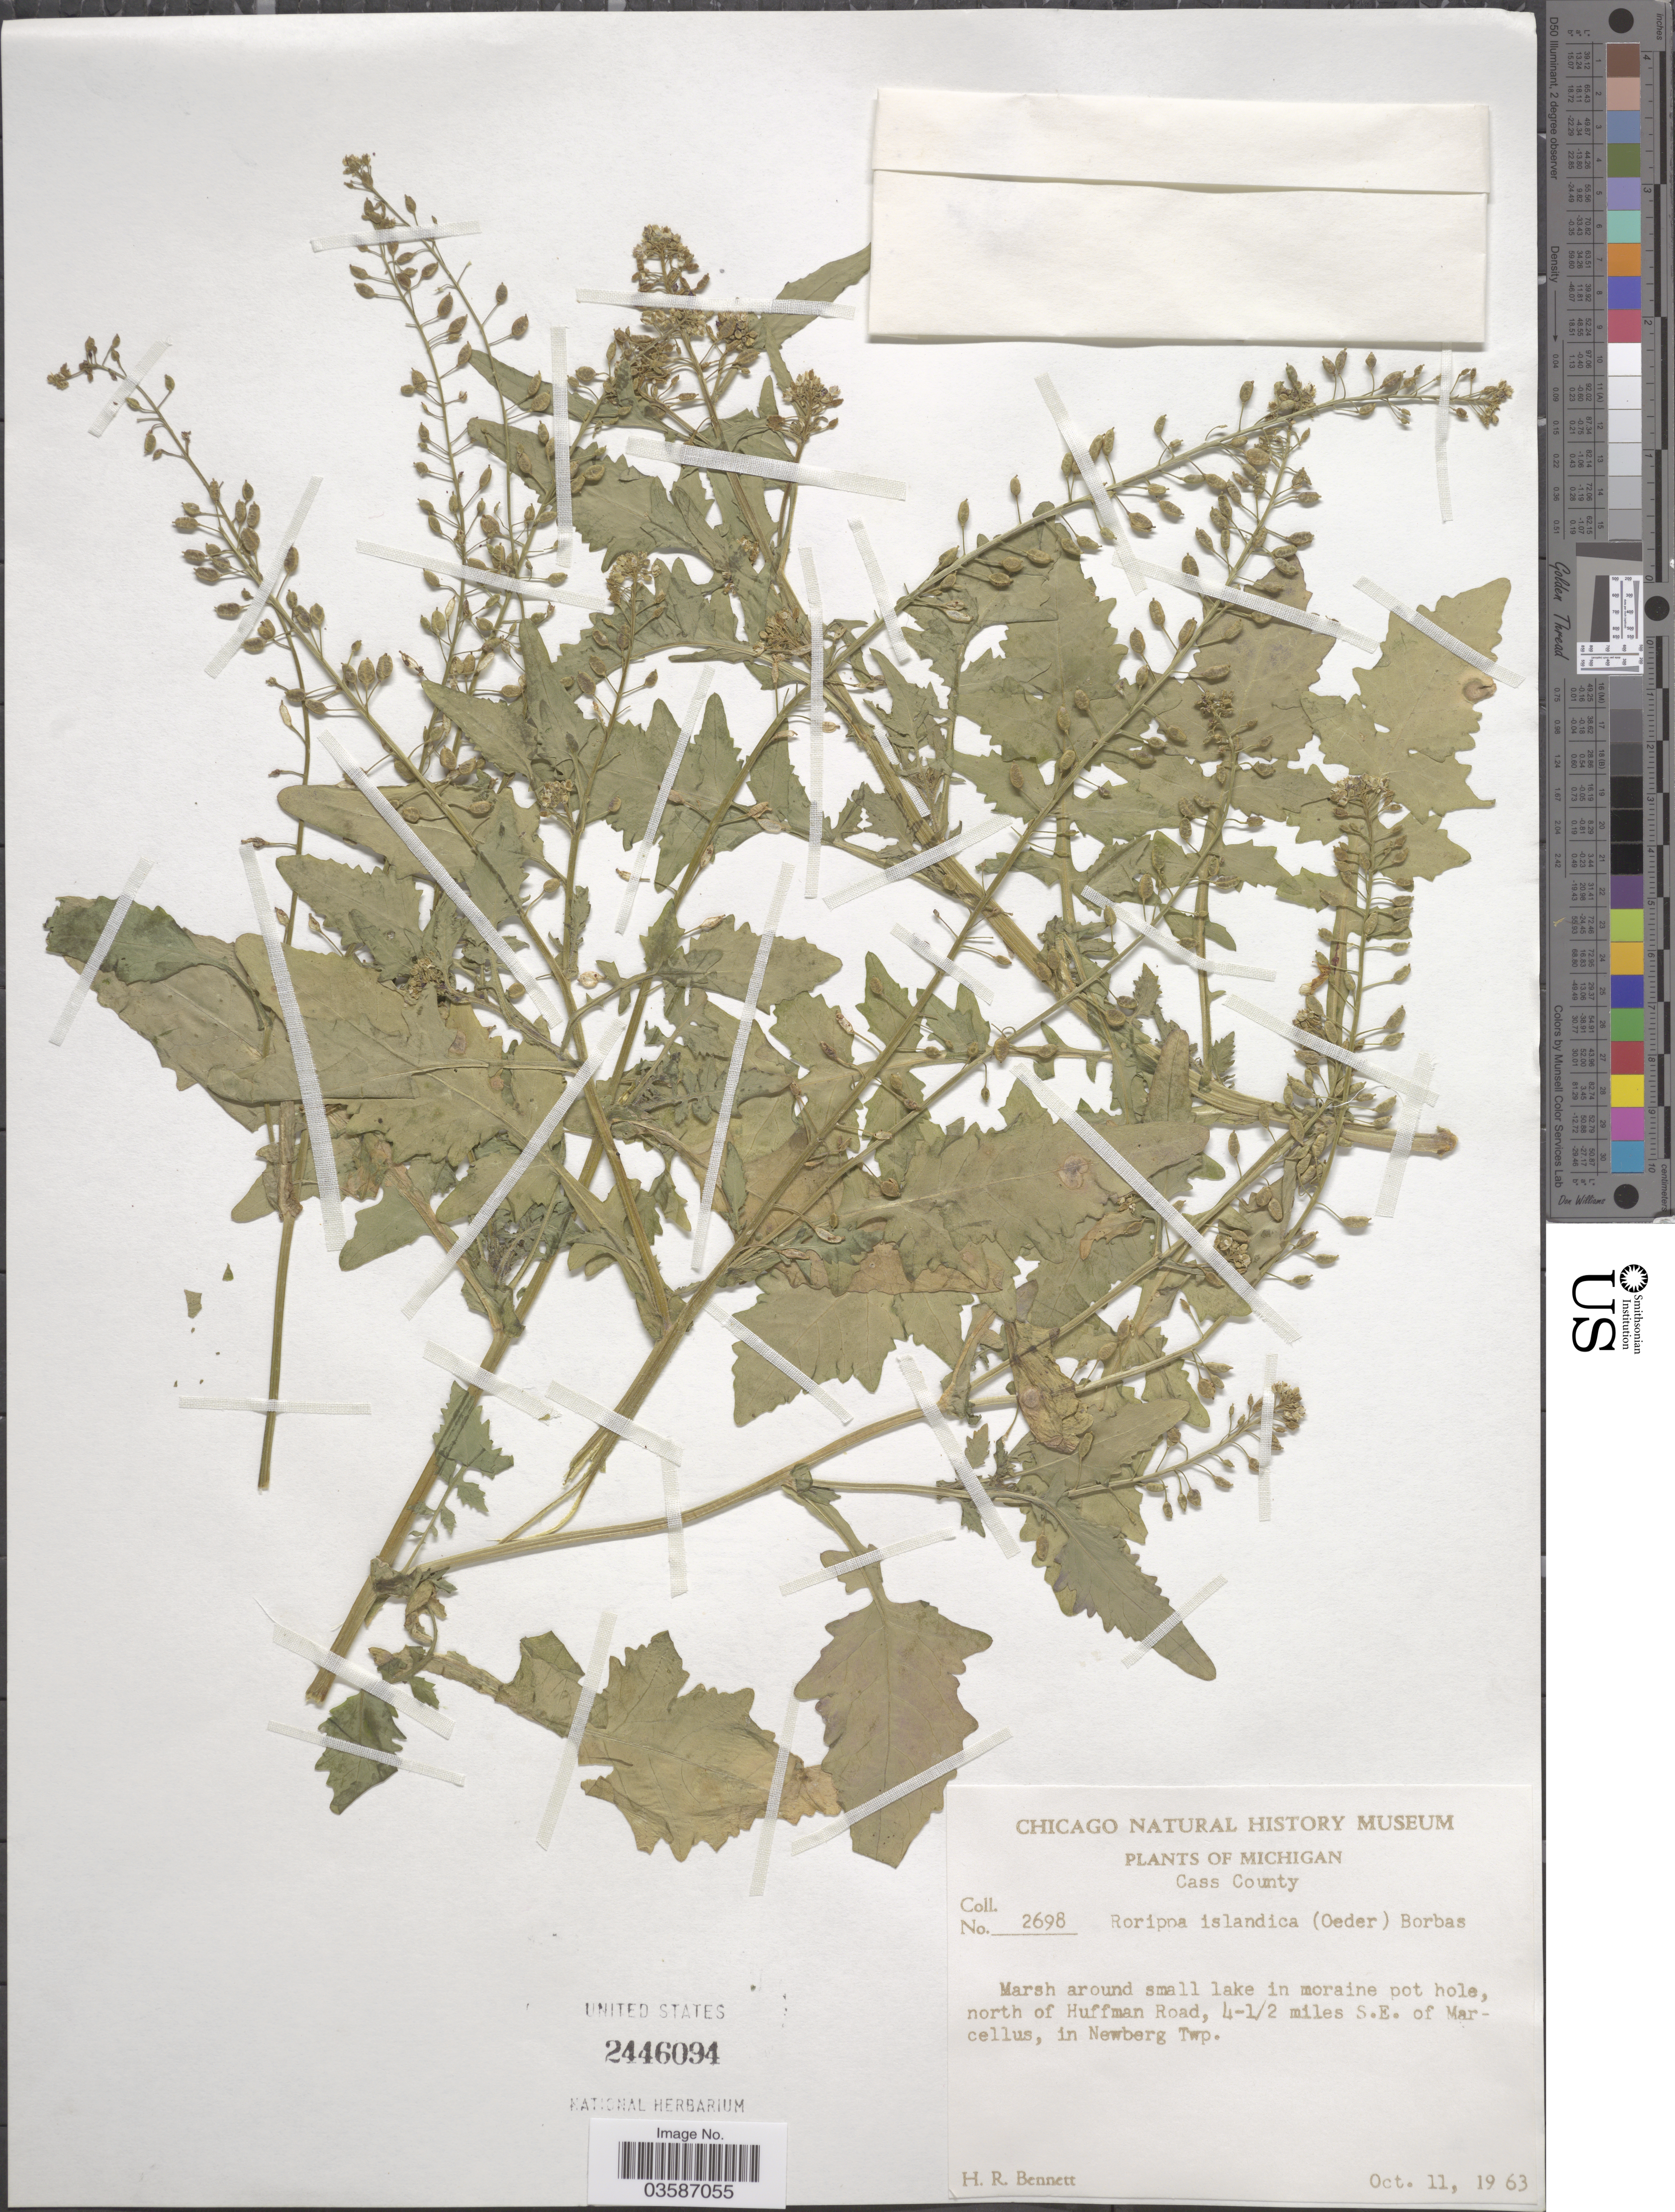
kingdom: Plantae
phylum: Tracheophyta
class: Magnoliopsida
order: Brassicales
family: Brassicaceae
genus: Rorippa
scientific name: Rorippa islandica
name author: (Oeder) Borbás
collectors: H. R. Bennett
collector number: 2698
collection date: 1963-10-11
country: United States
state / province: Michigan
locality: Cass County. North of Huffman Road, 4-1/2 miles S.E. of Marcellus, in Newberg Twp.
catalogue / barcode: US 2446094